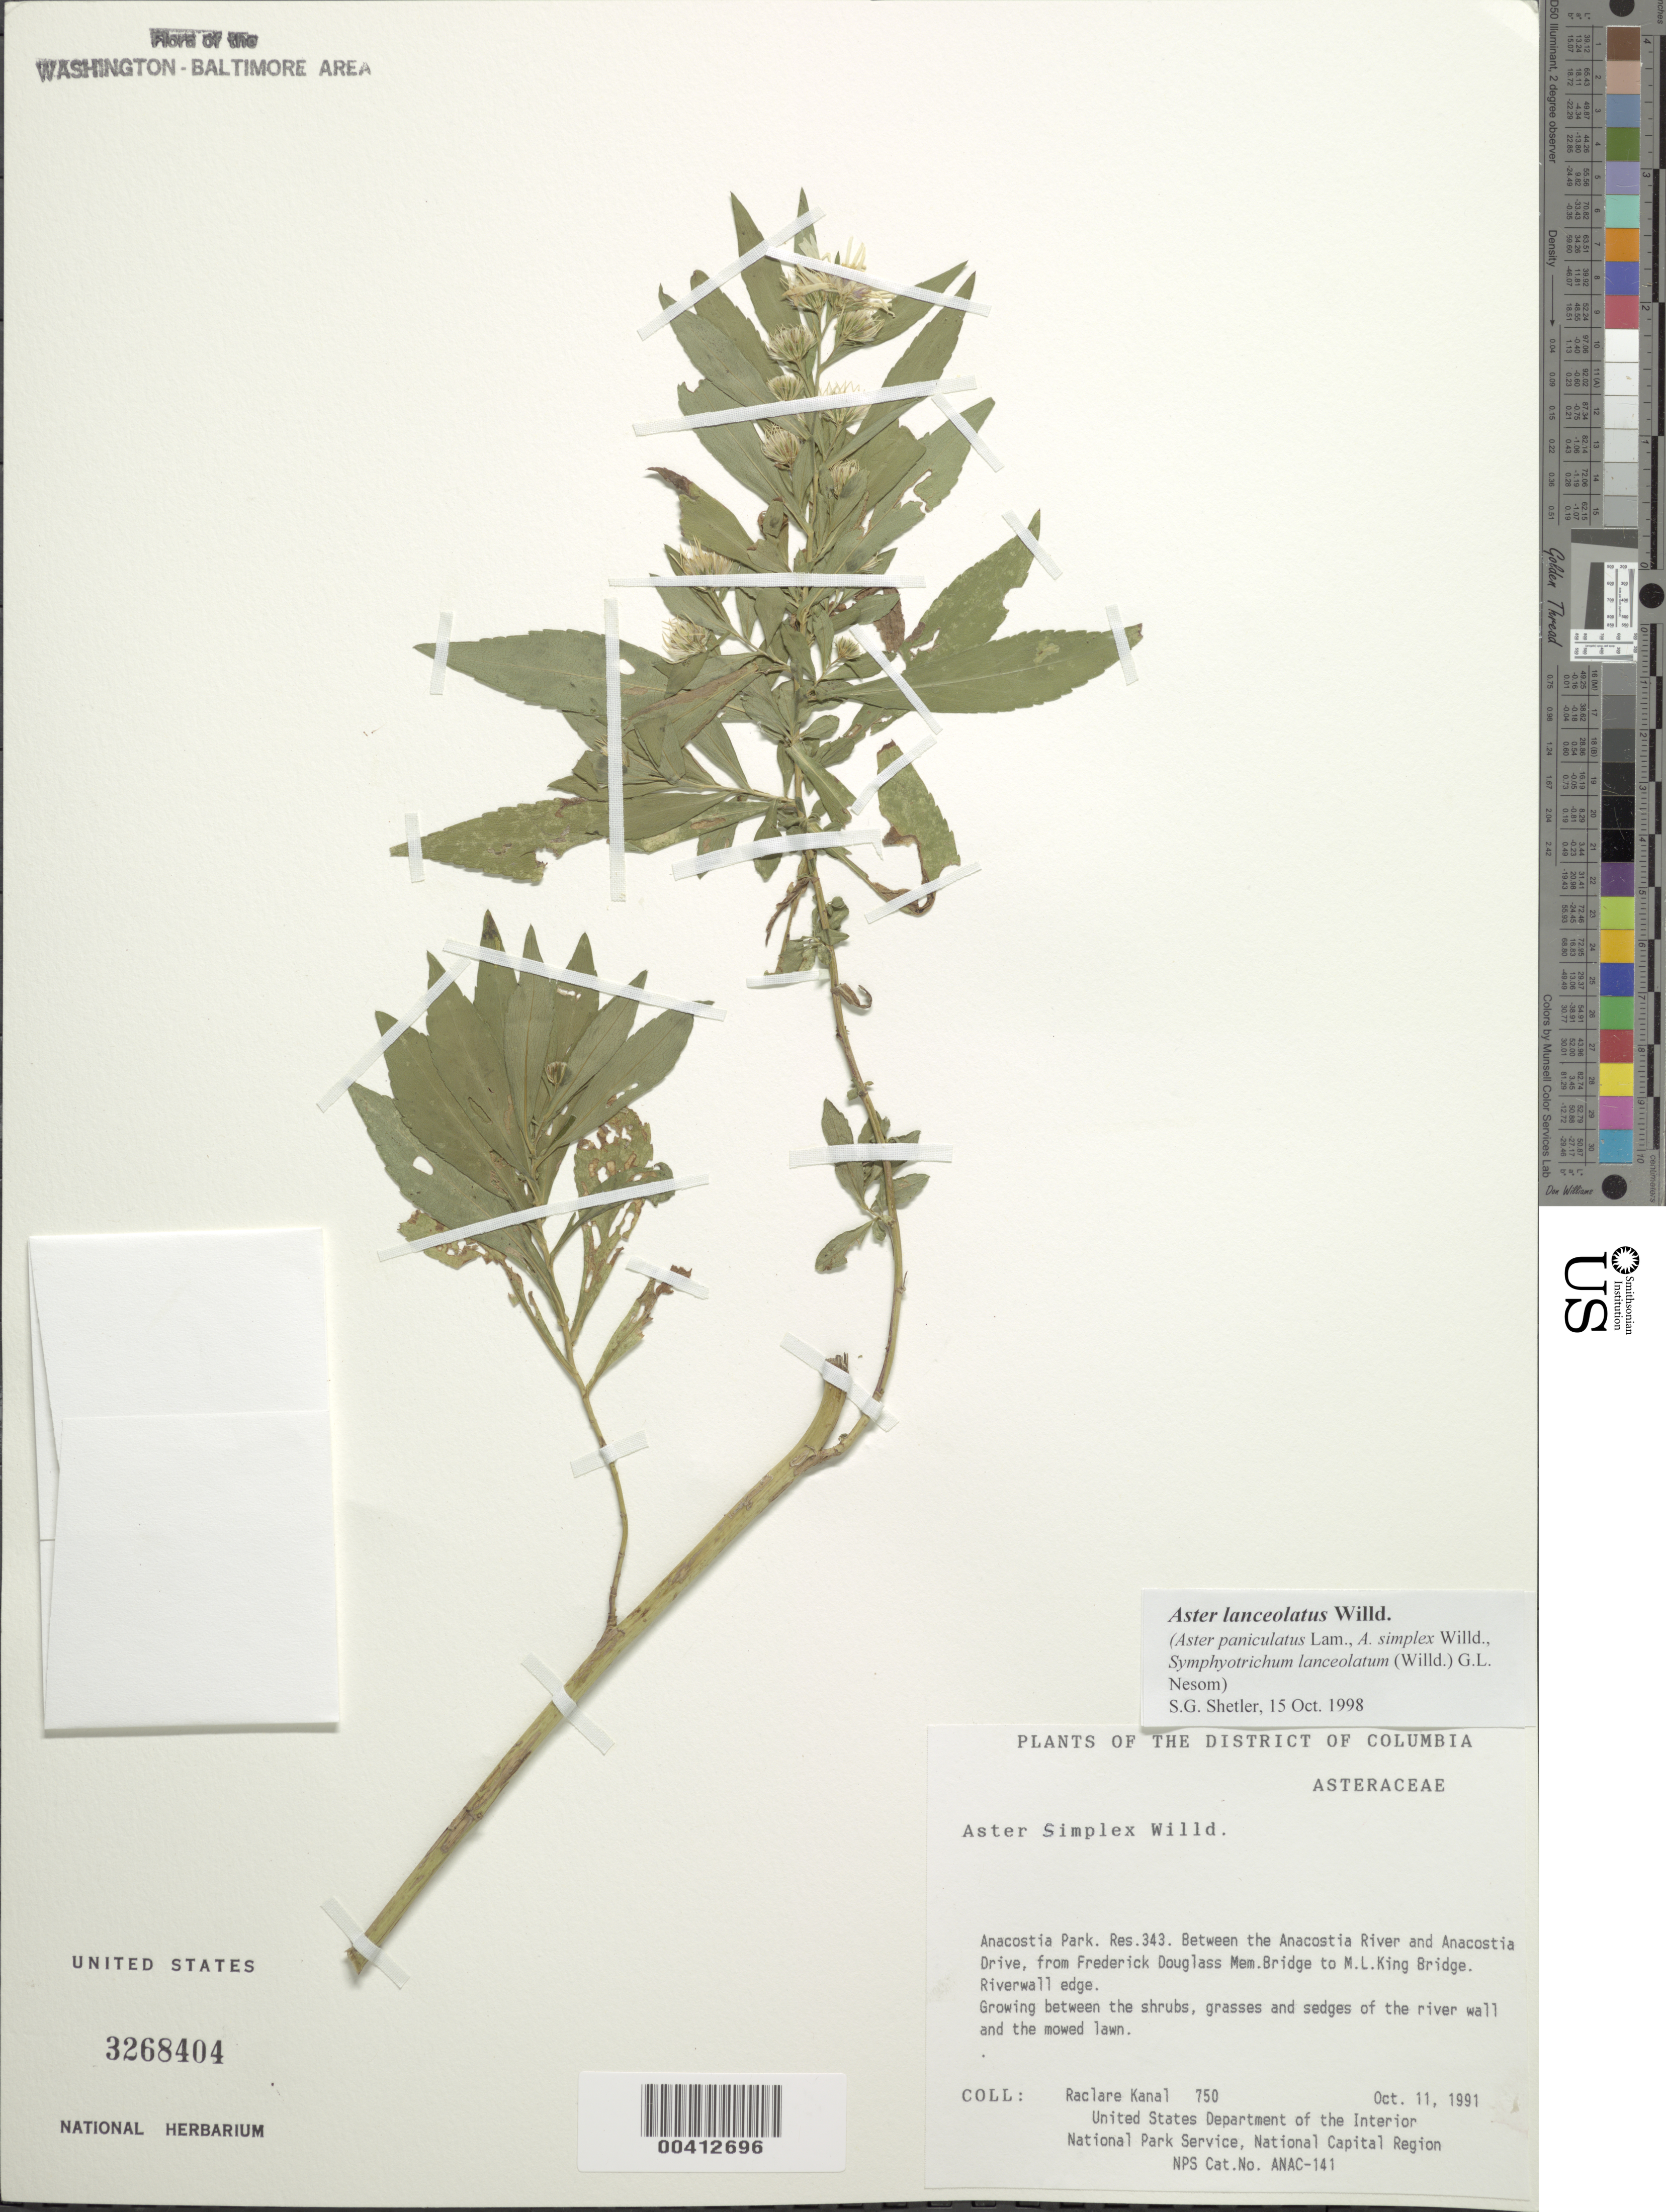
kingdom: Plantae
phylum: Tracheophyta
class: Magnoliopsida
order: Asterales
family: Asteraceae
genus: Symphyotrichum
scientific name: Symphyotrichum lanceolatum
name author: (Willd.) G.L. Nesom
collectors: R. Kanal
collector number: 750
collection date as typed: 11 Oct 1991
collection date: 1991-10-11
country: United States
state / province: District of Columbia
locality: Anacostia Park, Res 343, between the Anacostia River and Anacostia Dr, from Frederick Douglass Mem Bridge and M L King Bridge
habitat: Riverwall edge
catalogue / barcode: US 3268404